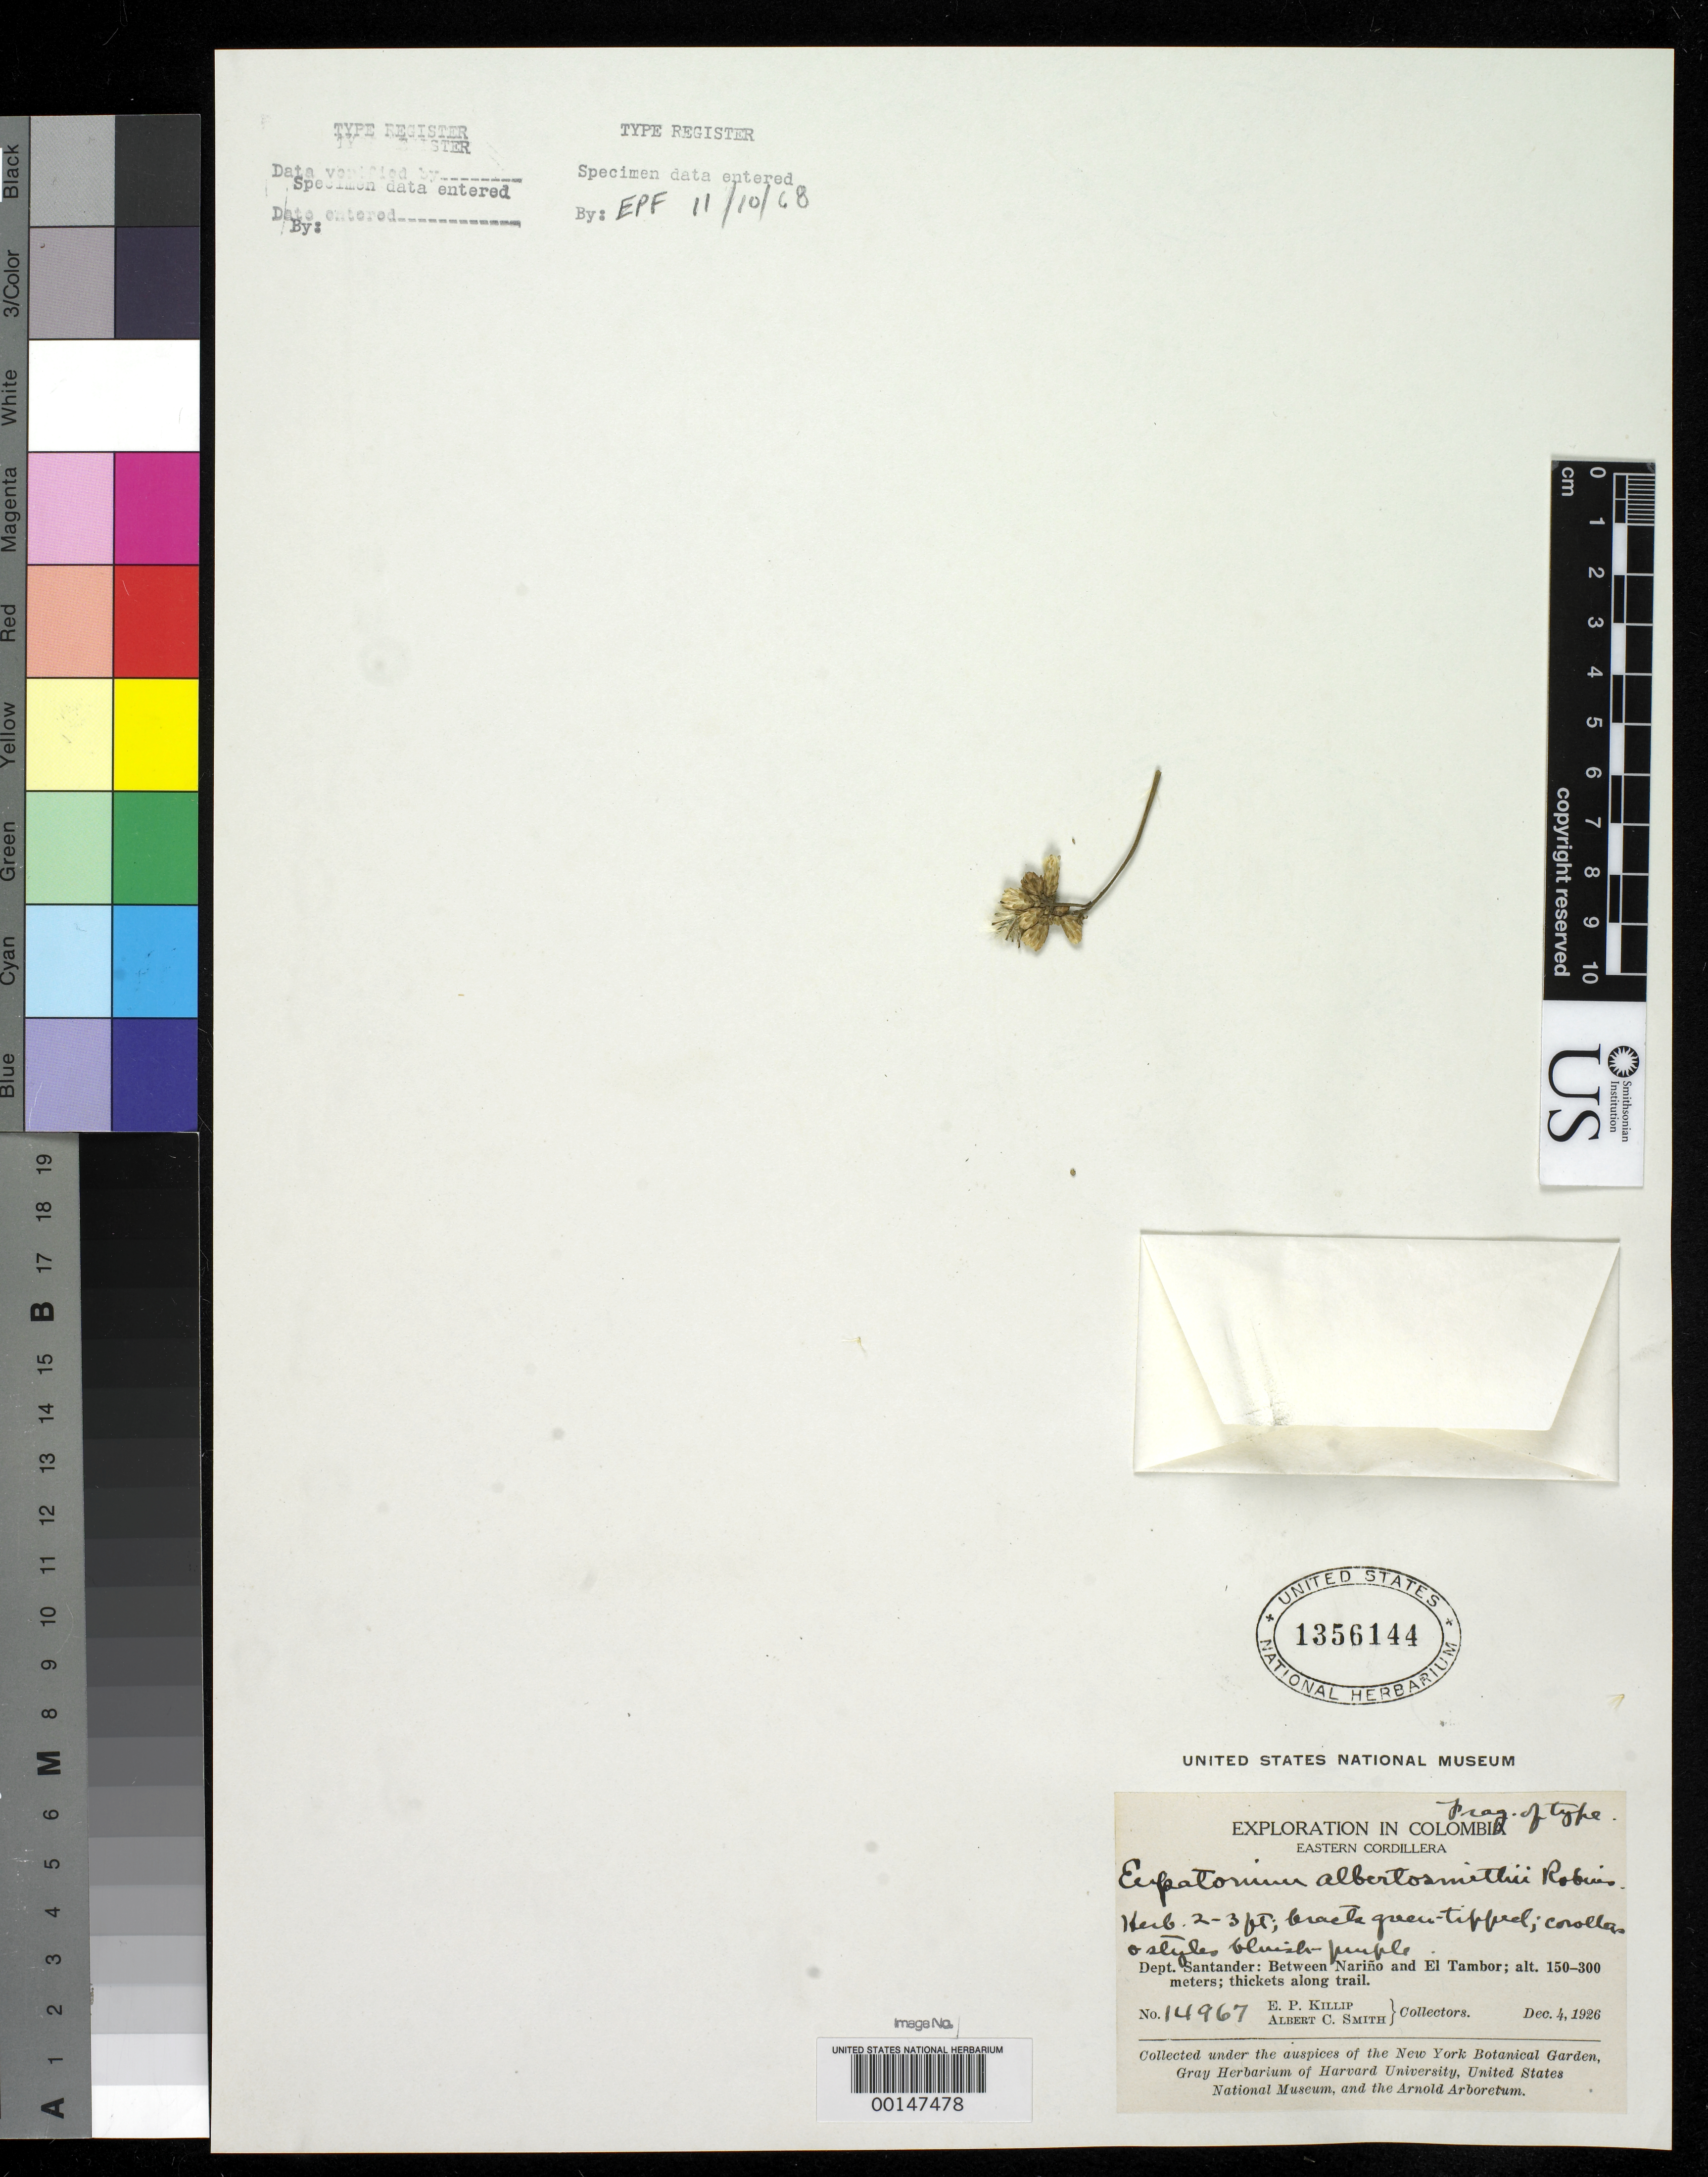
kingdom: Plantae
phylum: Tracheophyta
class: Magnoliopsida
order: Asterales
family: Asteraceae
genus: Eupatorium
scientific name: Eupatorium albertosmithii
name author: B.L. Rob.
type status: Isotype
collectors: E. P. Killip & A. C. Smith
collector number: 14967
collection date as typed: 04 Dec 1926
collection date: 1926-12-04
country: Colombia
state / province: Santander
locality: Between Narino and El Tambor.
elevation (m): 150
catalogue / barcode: US 1356144